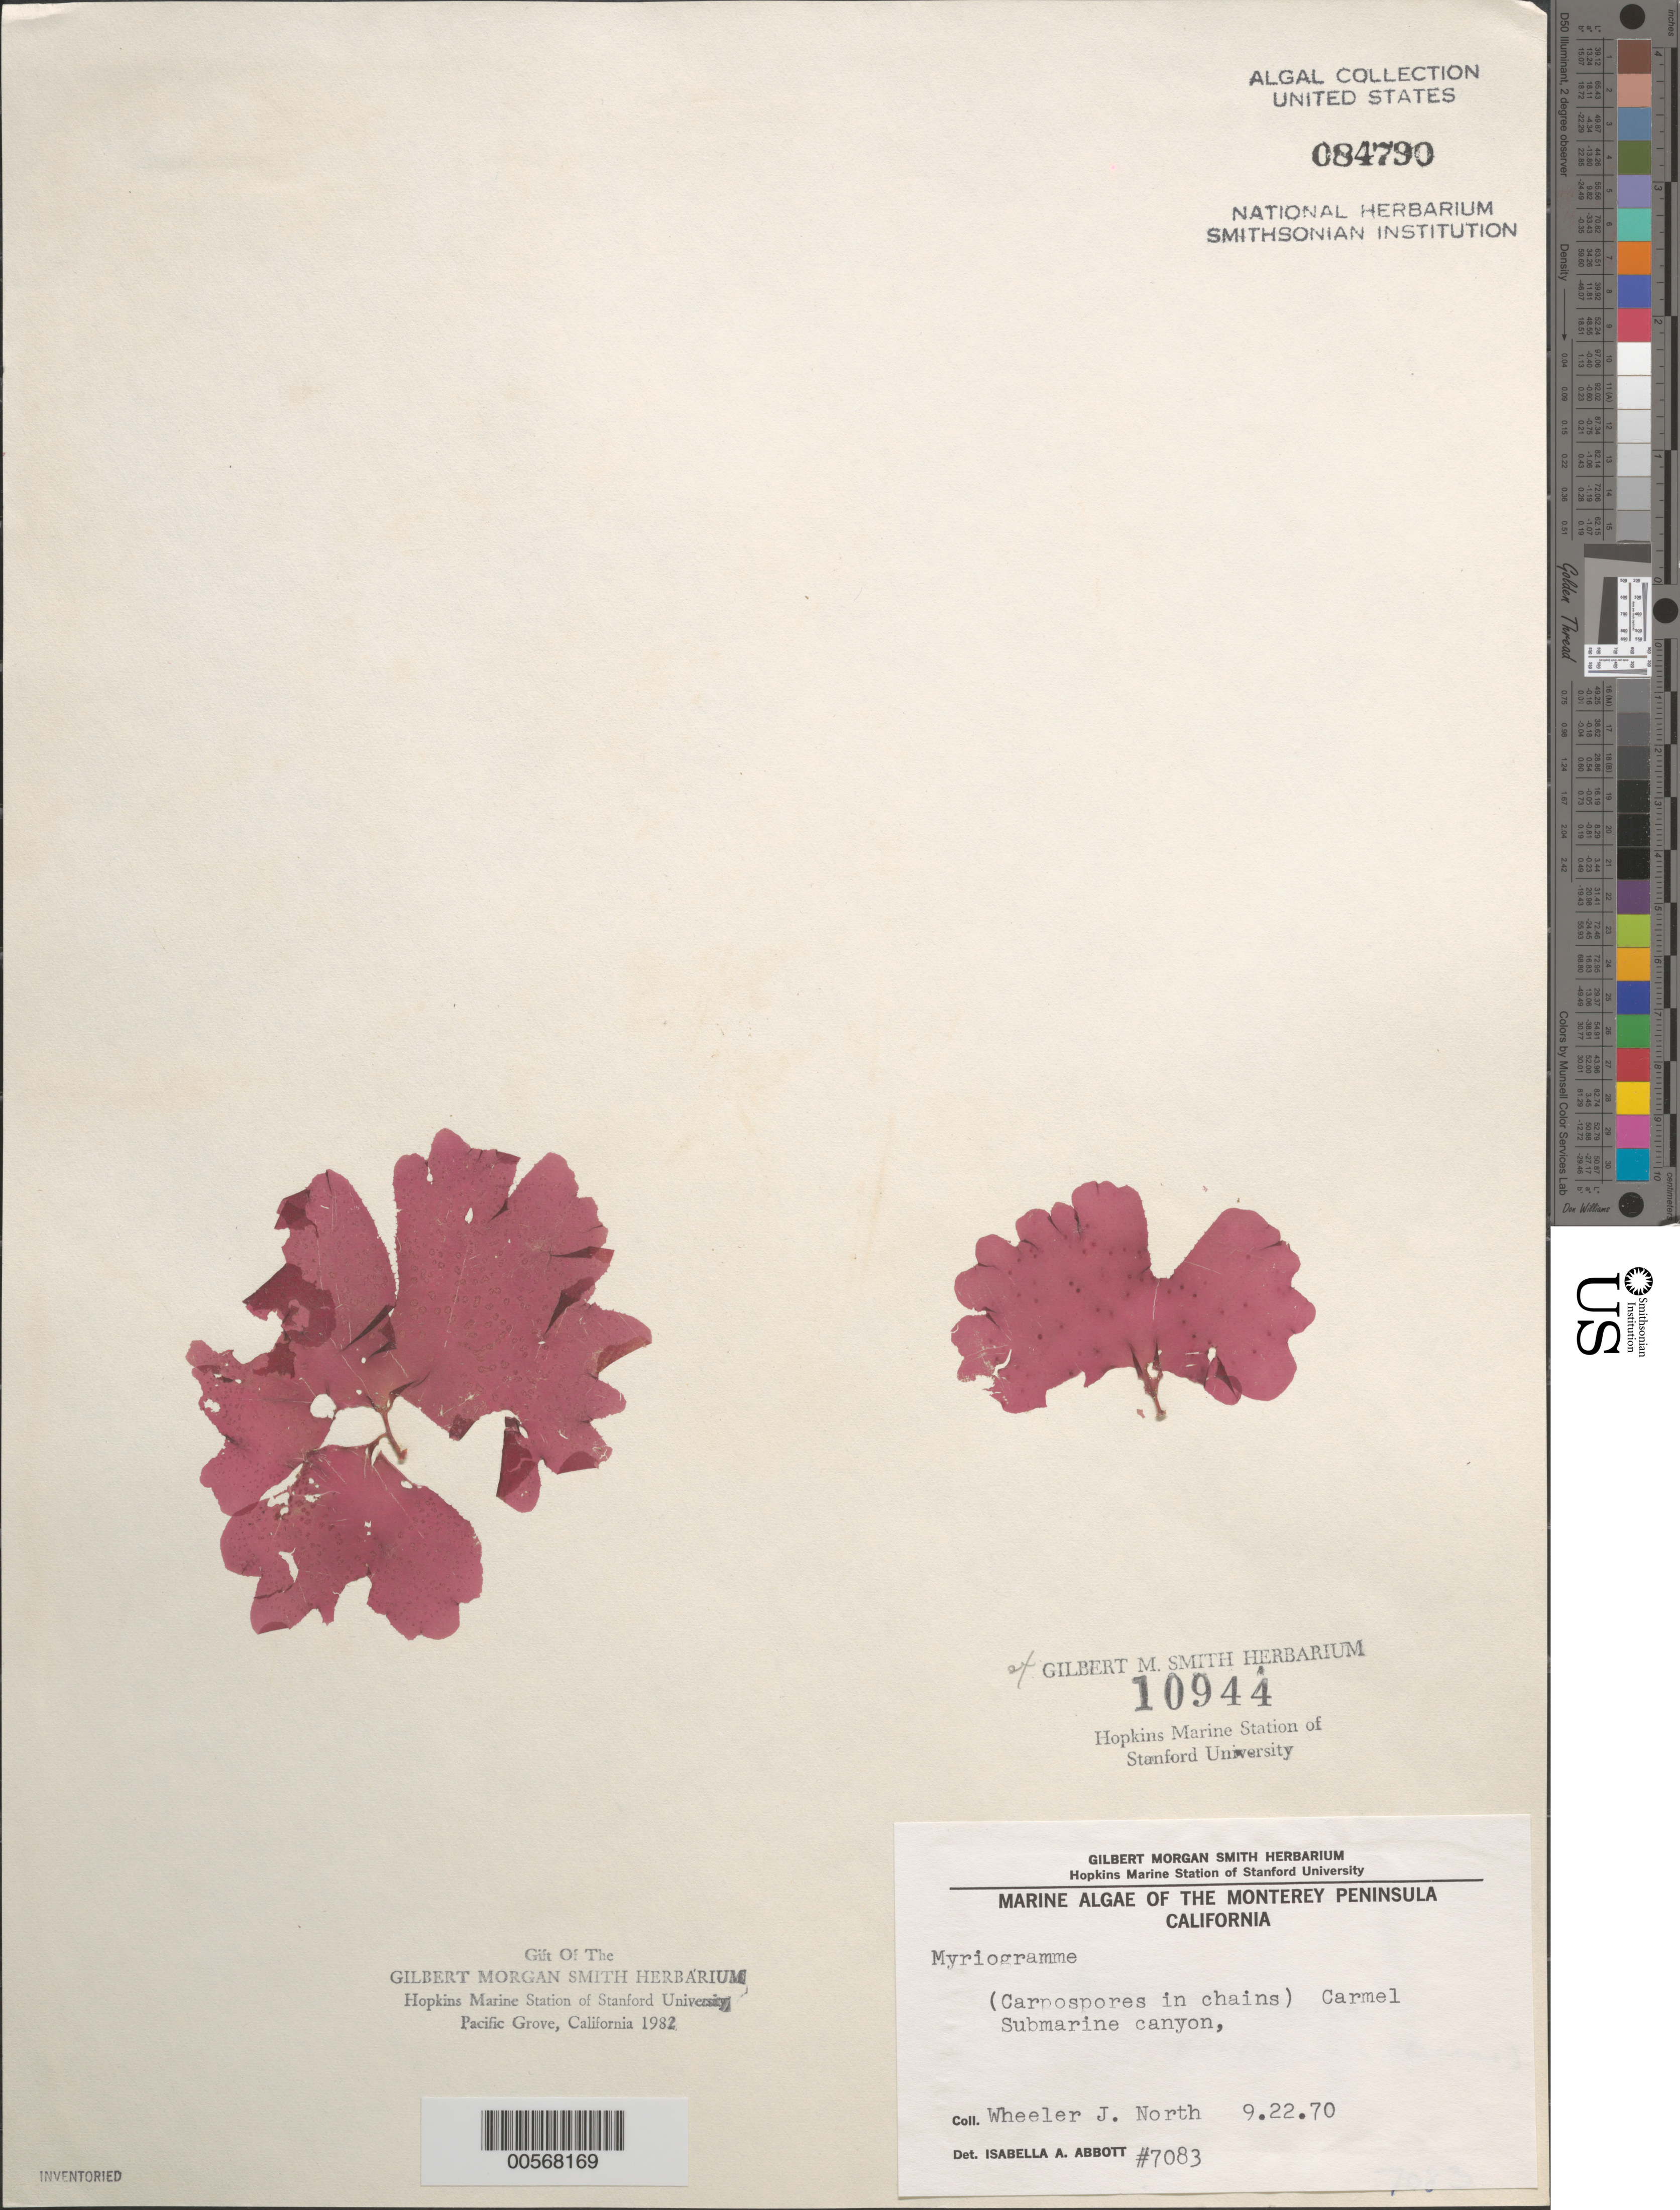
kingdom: Plantae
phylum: Rhodophyta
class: Florideophyceae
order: Ceramiales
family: Delesseriaceae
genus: Myriogramme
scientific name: Myriogramme sp.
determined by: Abbott, Isabella A.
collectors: W. North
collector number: IAA 7083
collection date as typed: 22 Sep 1970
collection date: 1970-09-22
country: United States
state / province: California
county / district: Monterey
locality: Carmel Submarine Canyon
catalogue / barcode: US 84790